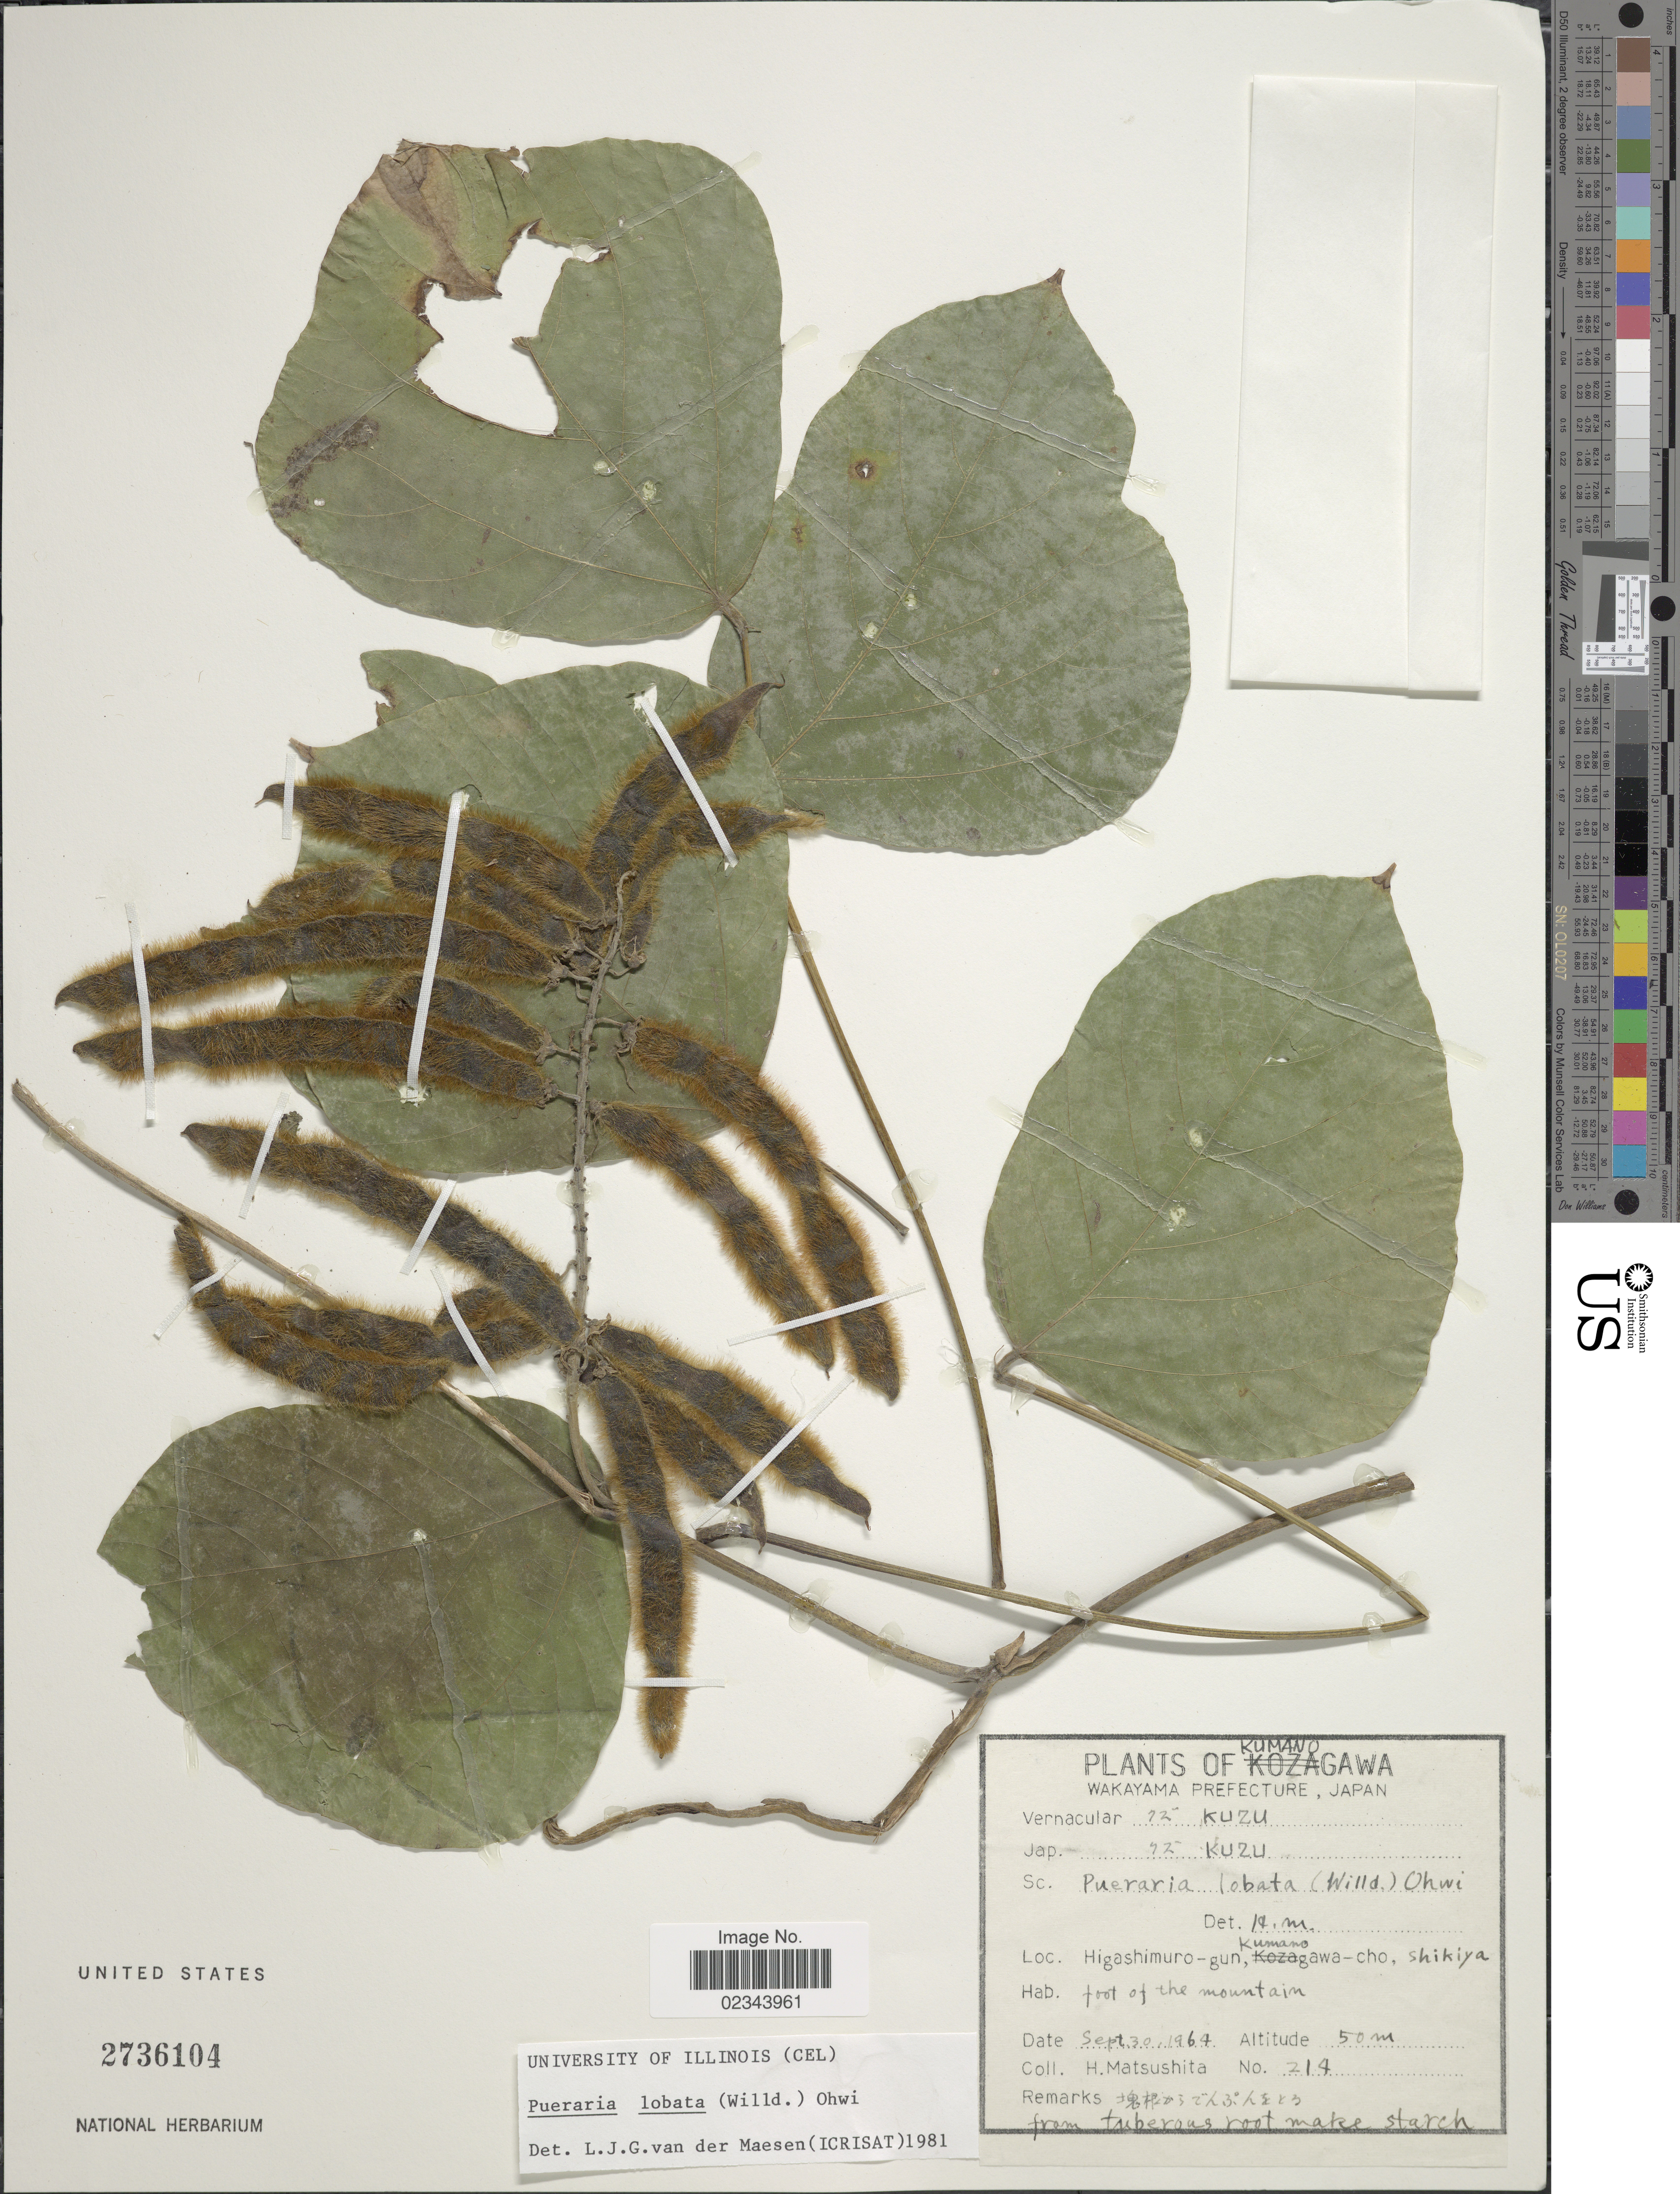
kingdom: Plantae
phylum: Tracheophyta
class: Magnoliopsida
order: Fabales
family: Fabaceae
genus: Pueraria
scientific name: Pueraria lobata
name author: (Willd.) Ohwi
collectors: H. Matsushita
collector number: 214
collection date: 1964-09-30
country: Japan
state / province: Wakayama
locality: Kumanogawa. Higashimuro-gun, Kumanogawa-cho, Shikiya, foot of the mountain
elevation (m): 50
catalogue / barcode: US 2736104